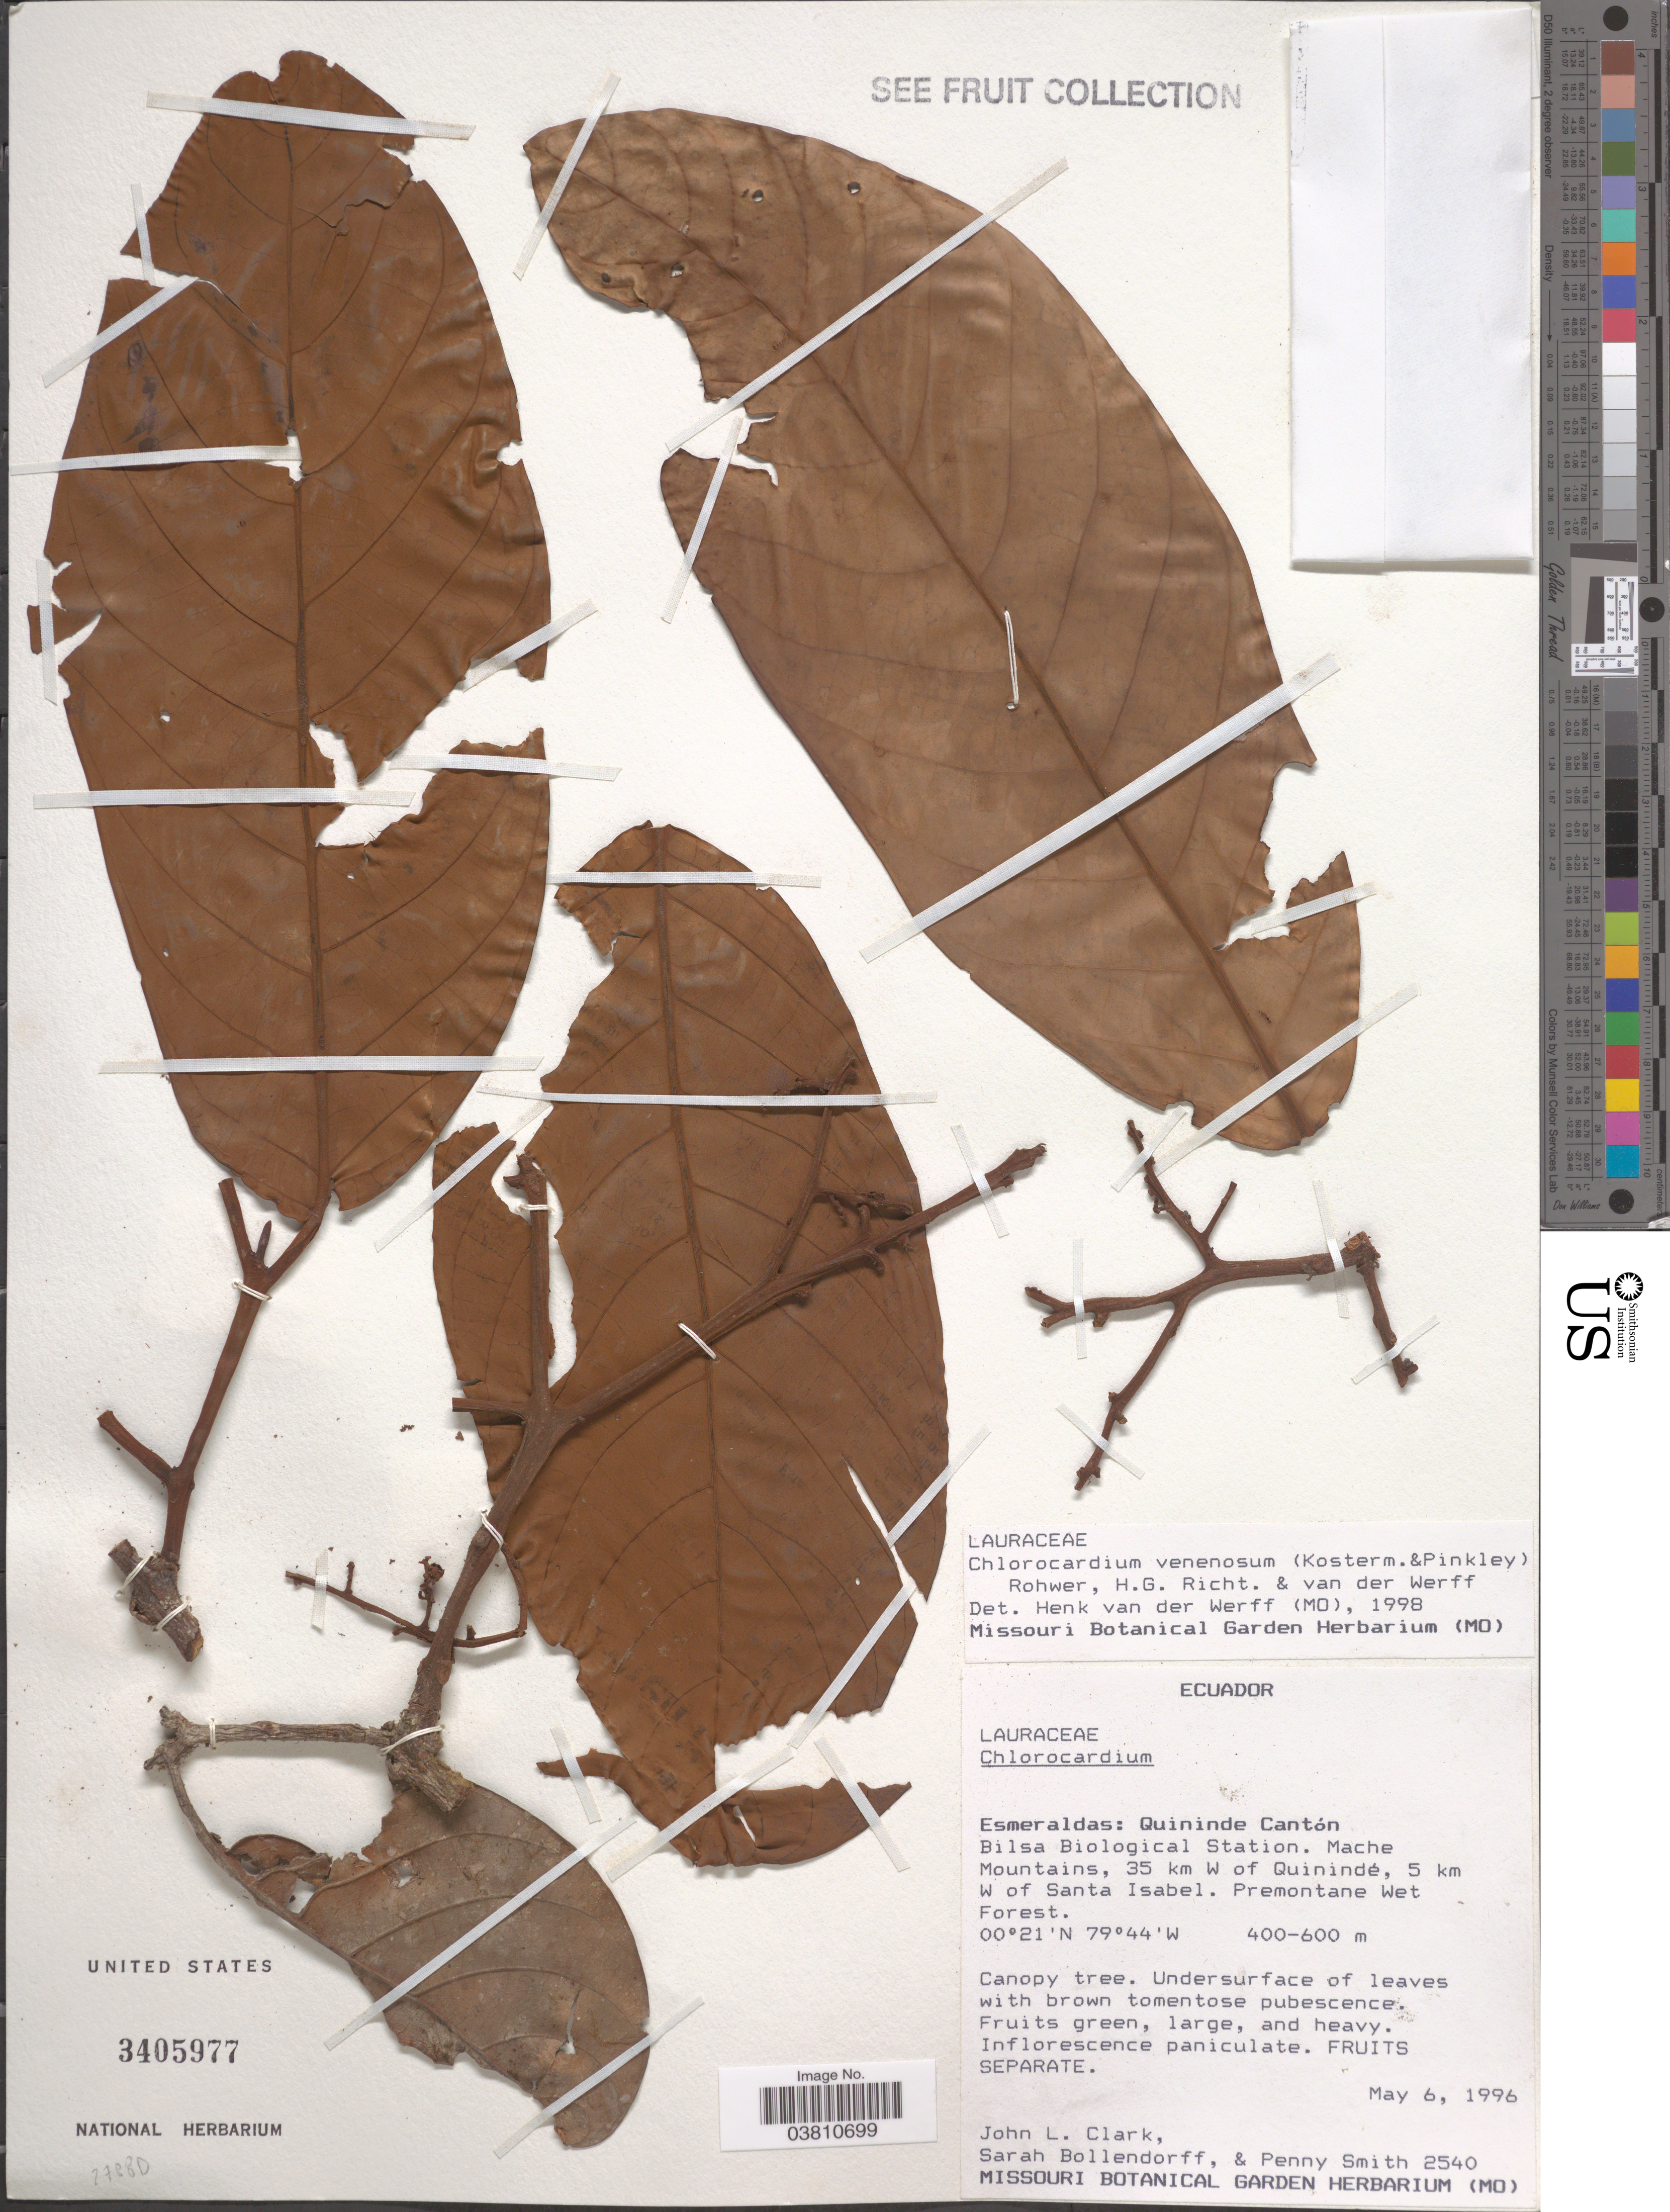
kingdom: Plantae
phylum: Tracheophyta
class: Magnoliopsida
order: Laurales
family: Lauraceae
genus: Chlorocardium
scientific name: Chlorocardium venenosum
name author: (Kosterm. & Pinkley) Rohwer et al.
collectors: J. L. Clark, S. Bollendorff & P. Smith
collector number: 2540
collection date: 1996-05-06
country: Ecuador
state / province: Esmeraldas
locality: Quininde Cantón. Bilsa Biological Station. Mache Mountains, 35 km W of Quinindé, 5 km W of Santa Isabel.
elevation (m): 400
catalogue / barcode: US 3405977